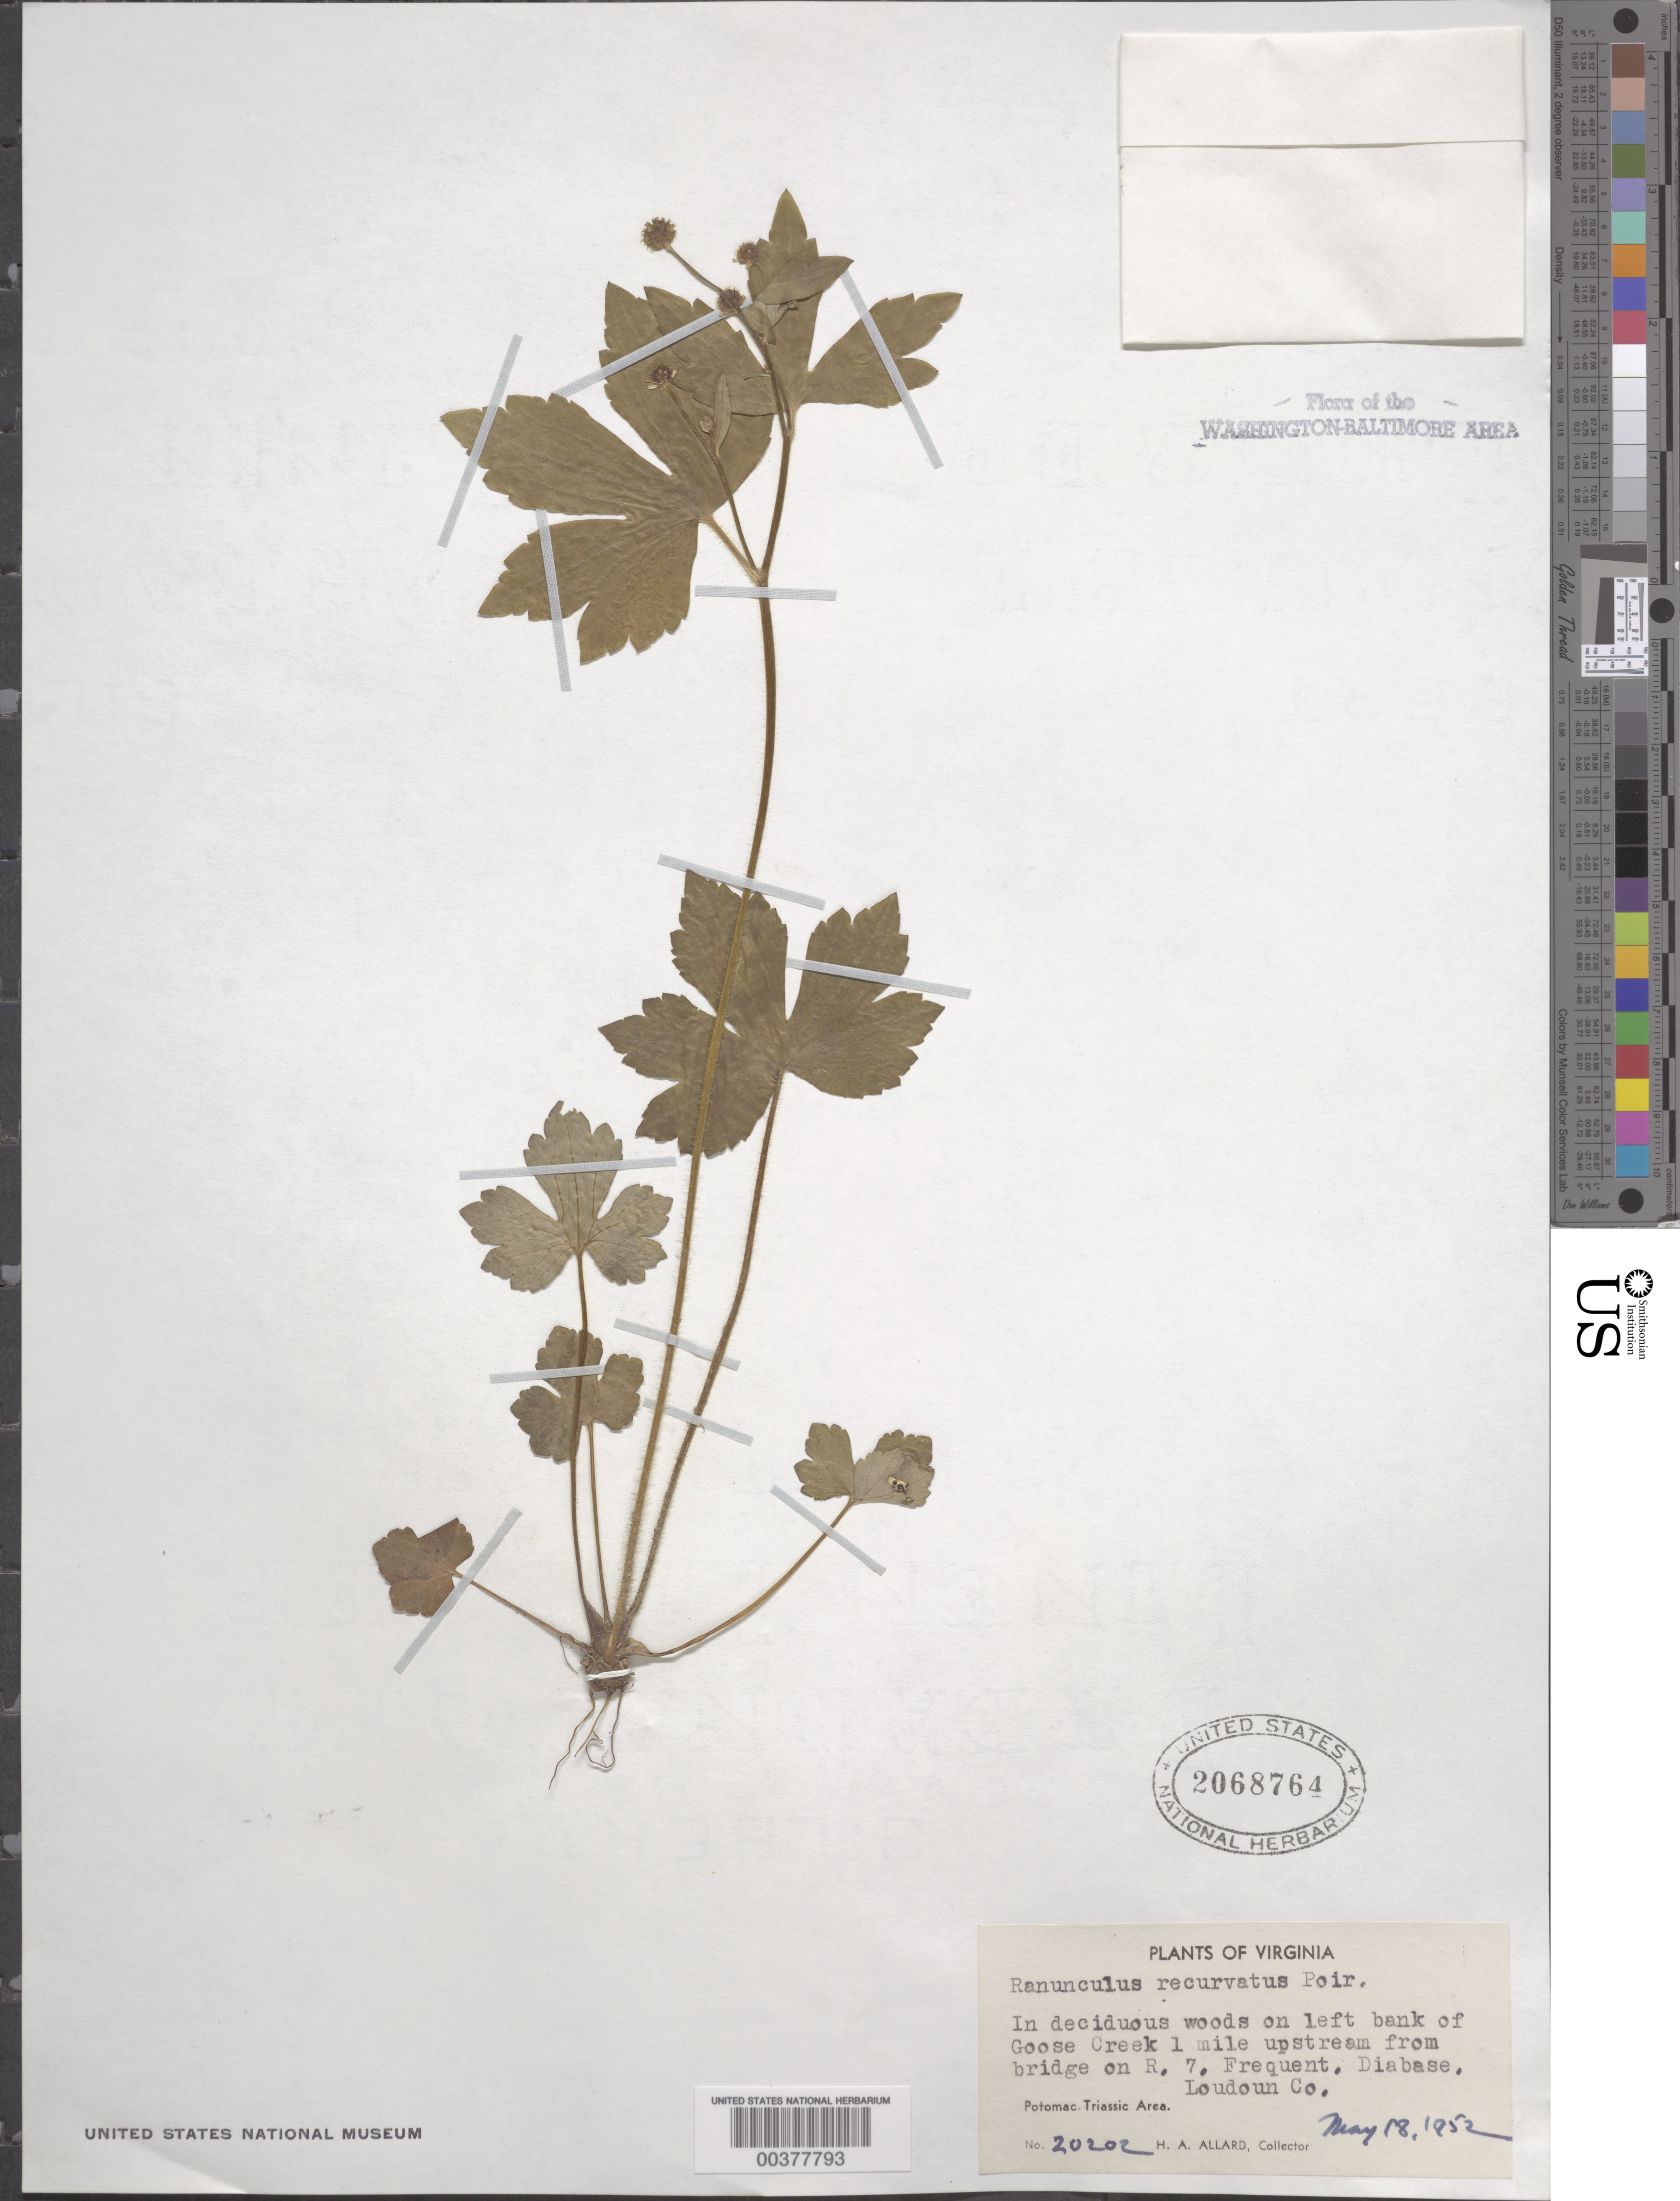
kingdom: Plantae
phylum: Tracheophyta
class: Magnoliopsida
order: Ranunculales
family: Ranunculaceae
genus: Ranunculus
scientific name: Ranunculus recurvatus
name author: Poir.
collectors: H. A. Allard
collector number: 20202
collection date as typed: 18 May 1952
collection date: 1952-05-18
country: United States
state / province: Virginia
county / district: Loudoun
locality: Upstream from Route 7 on Goose Creek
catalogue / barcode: US 2068764